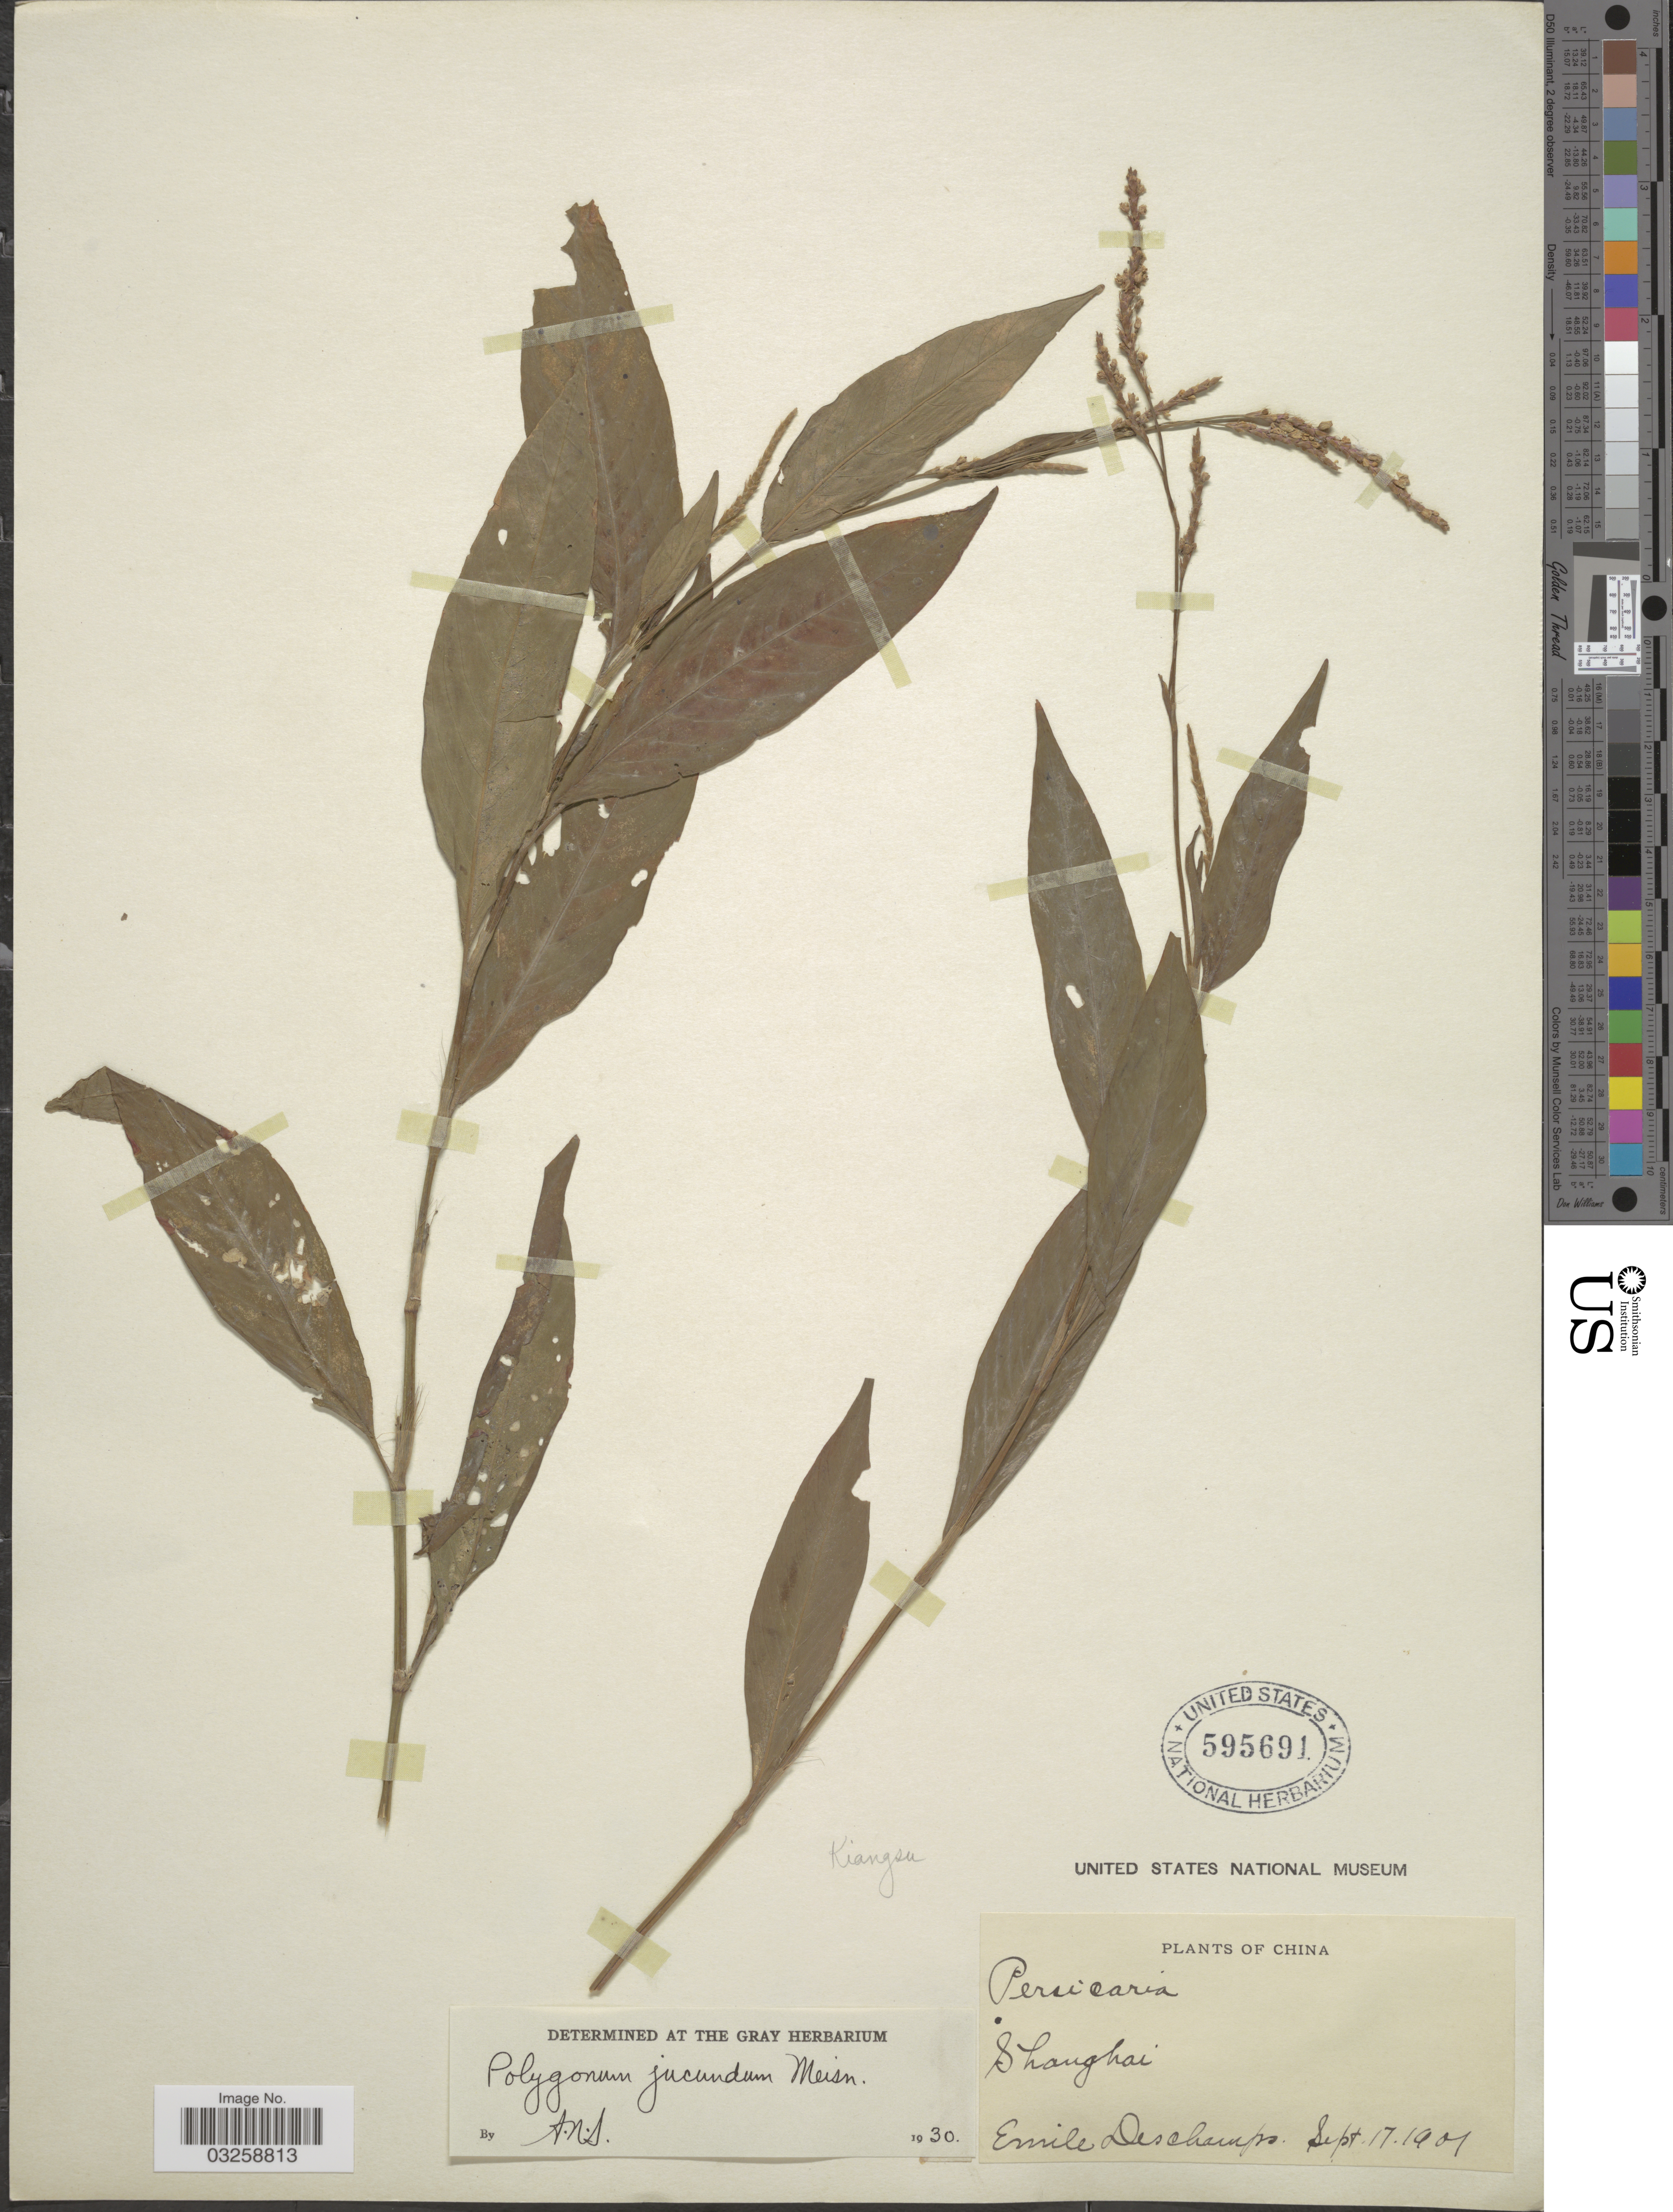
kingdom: Plantae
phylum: Tracheophyta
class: Magnoliopsida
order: Caryophyllales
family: Polygonaceae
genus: Polygonum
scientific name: Polygonum jucundum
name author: Meisn.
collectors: E. Deschamps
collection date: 1901-09-17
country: China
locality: Shanghai. Kiangsu.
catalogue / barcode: US 595691